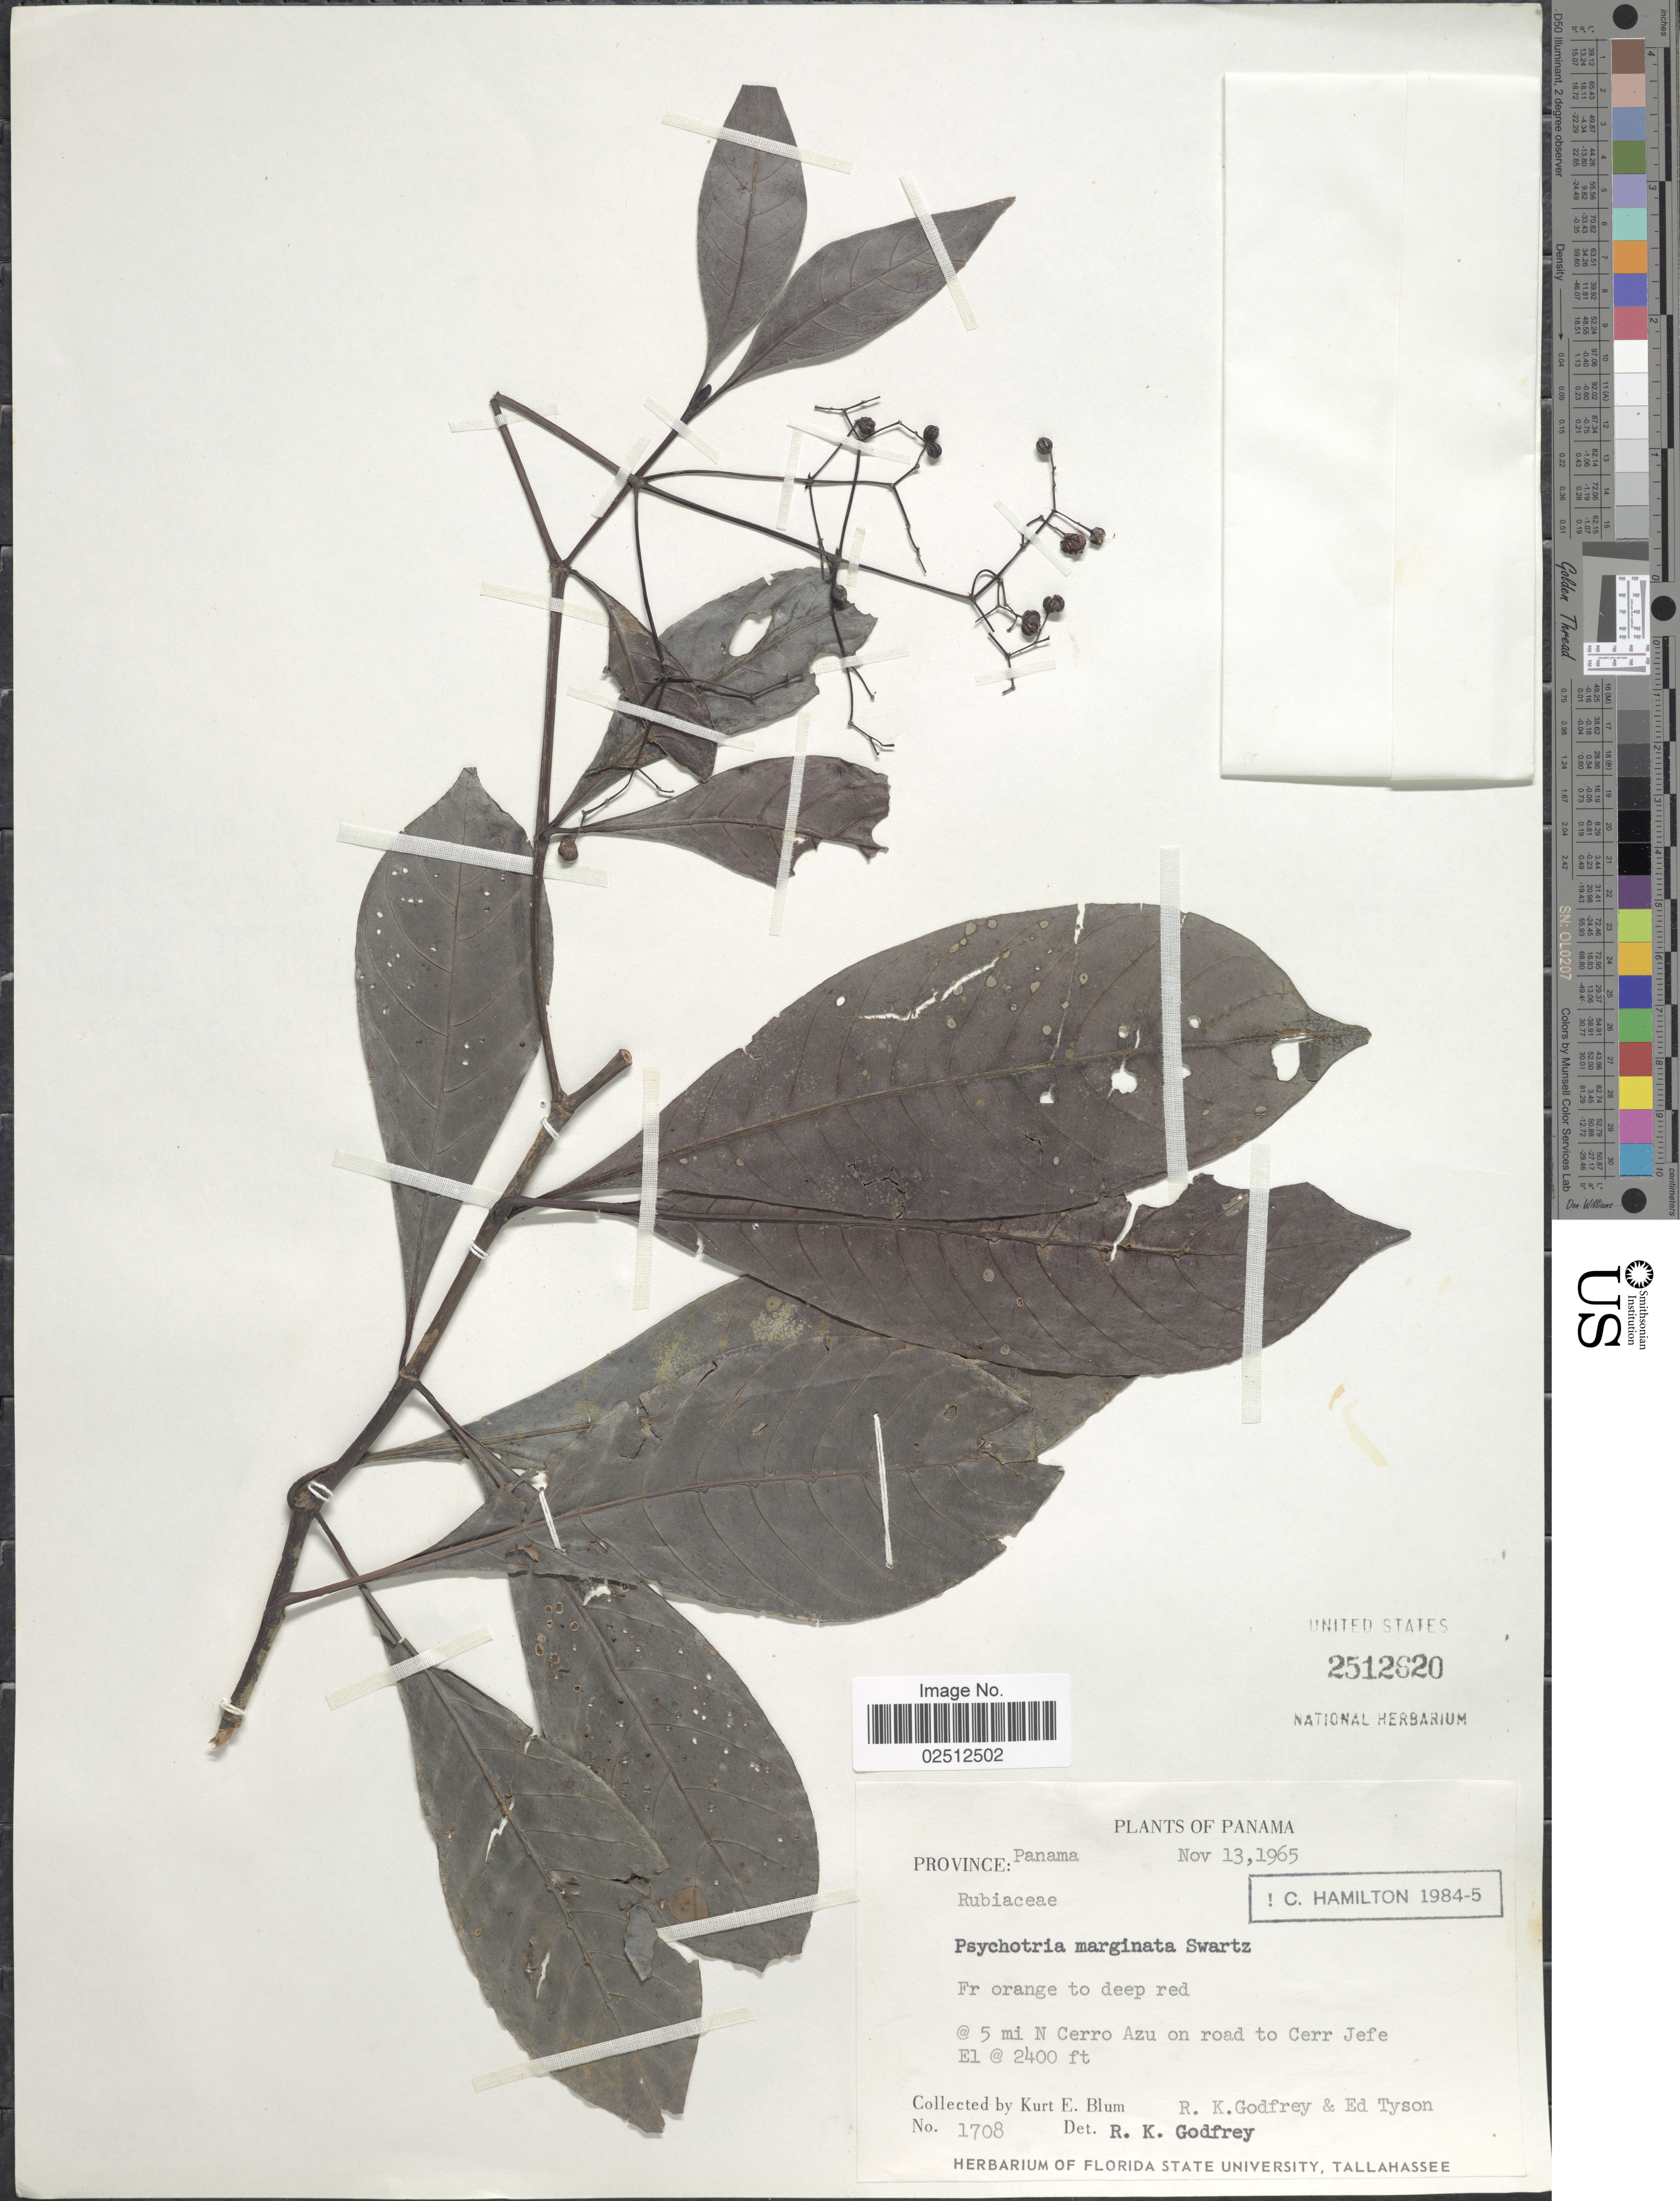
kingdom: Plantae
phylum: Tracheophyta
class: Magnoliopsida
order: Gentianales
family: Rubiaceae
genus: Psychotria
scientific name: Psychotria marginata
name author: Sw.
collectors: K. E. Blum, R. K. Godfrey & E. D. Tyson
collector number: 1708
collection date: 1965-11-13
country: Panama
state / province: Panamá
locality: Province: Panama, 5 mi N Cerro Azu on road to Cerr Jefe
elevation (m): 732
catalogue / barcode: US 2512620